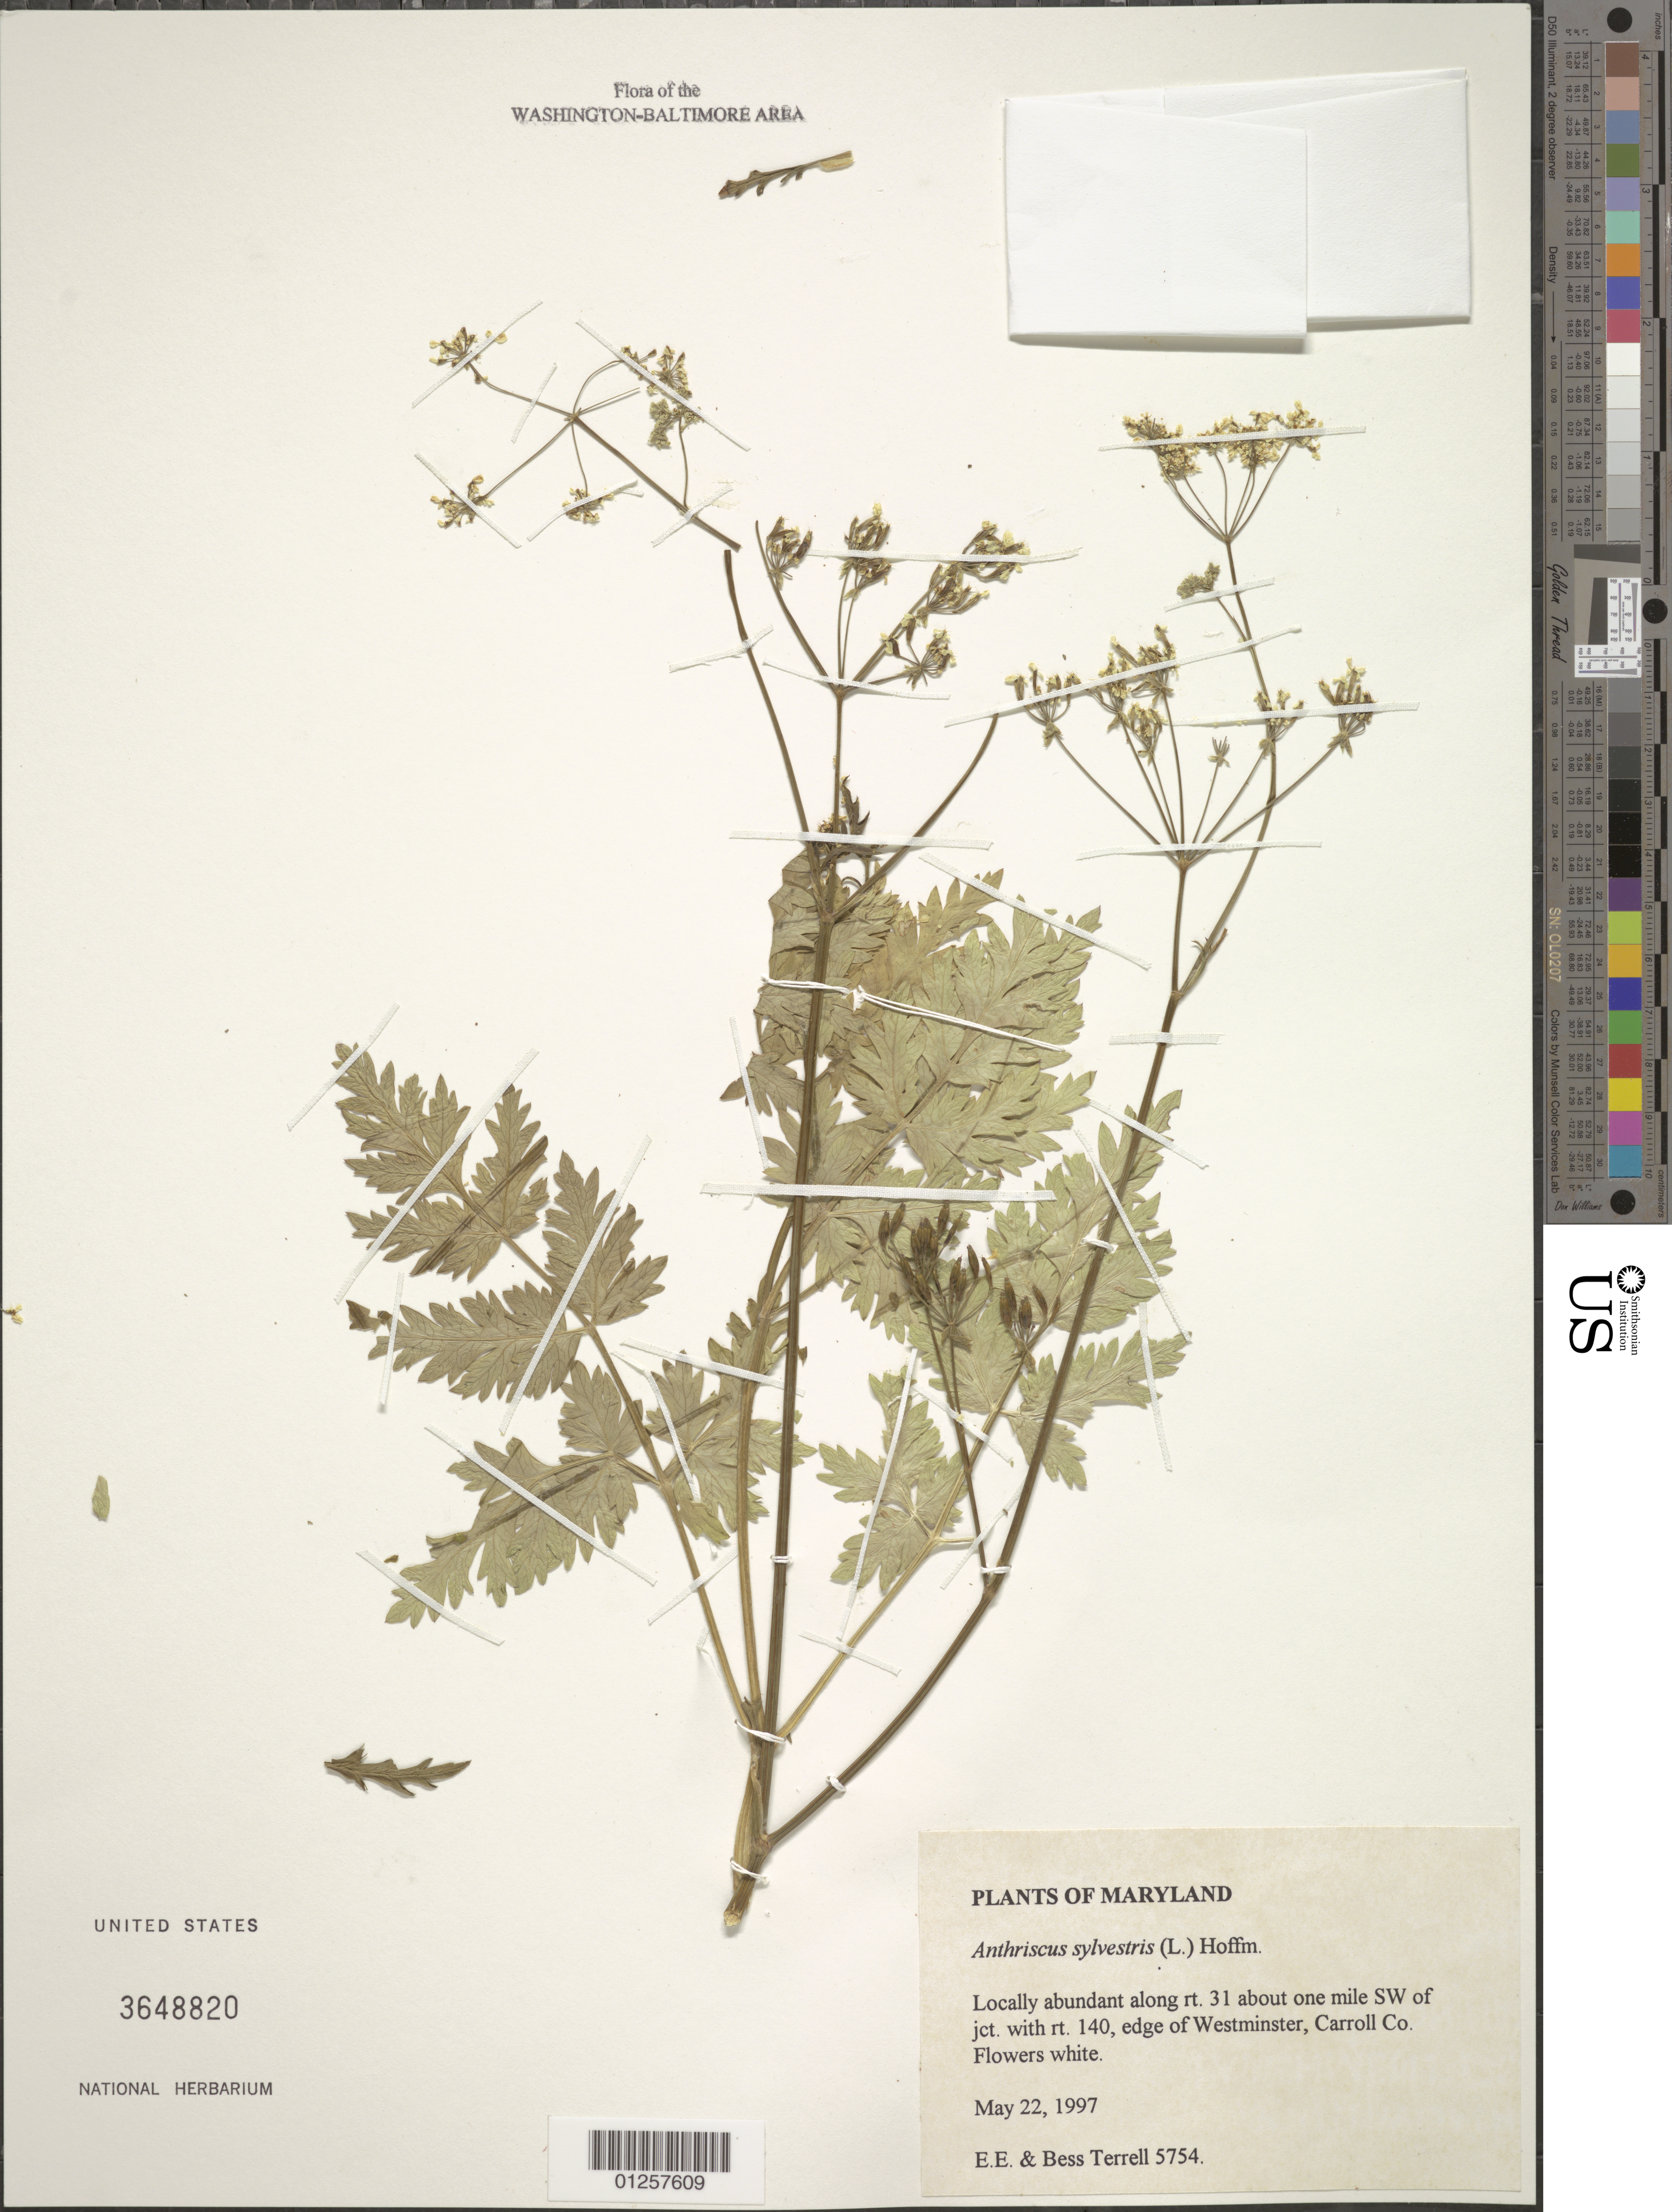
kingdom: Plantae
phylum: Tracheophyta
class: Magnoliopsida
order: Apiales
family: Apiaceae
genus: Anthriscus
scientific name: Anthriscus sylvestris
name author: (L.) Hoffm.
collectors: E. E. Terrell & B. Terrell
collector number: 5754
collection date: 1997-05-22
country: United States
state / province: Maryland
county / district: Carroll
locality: Along rt. 31 about 1 mile SW of jct. with rt. 140, edge of Westminster.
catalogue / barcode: US 3648820